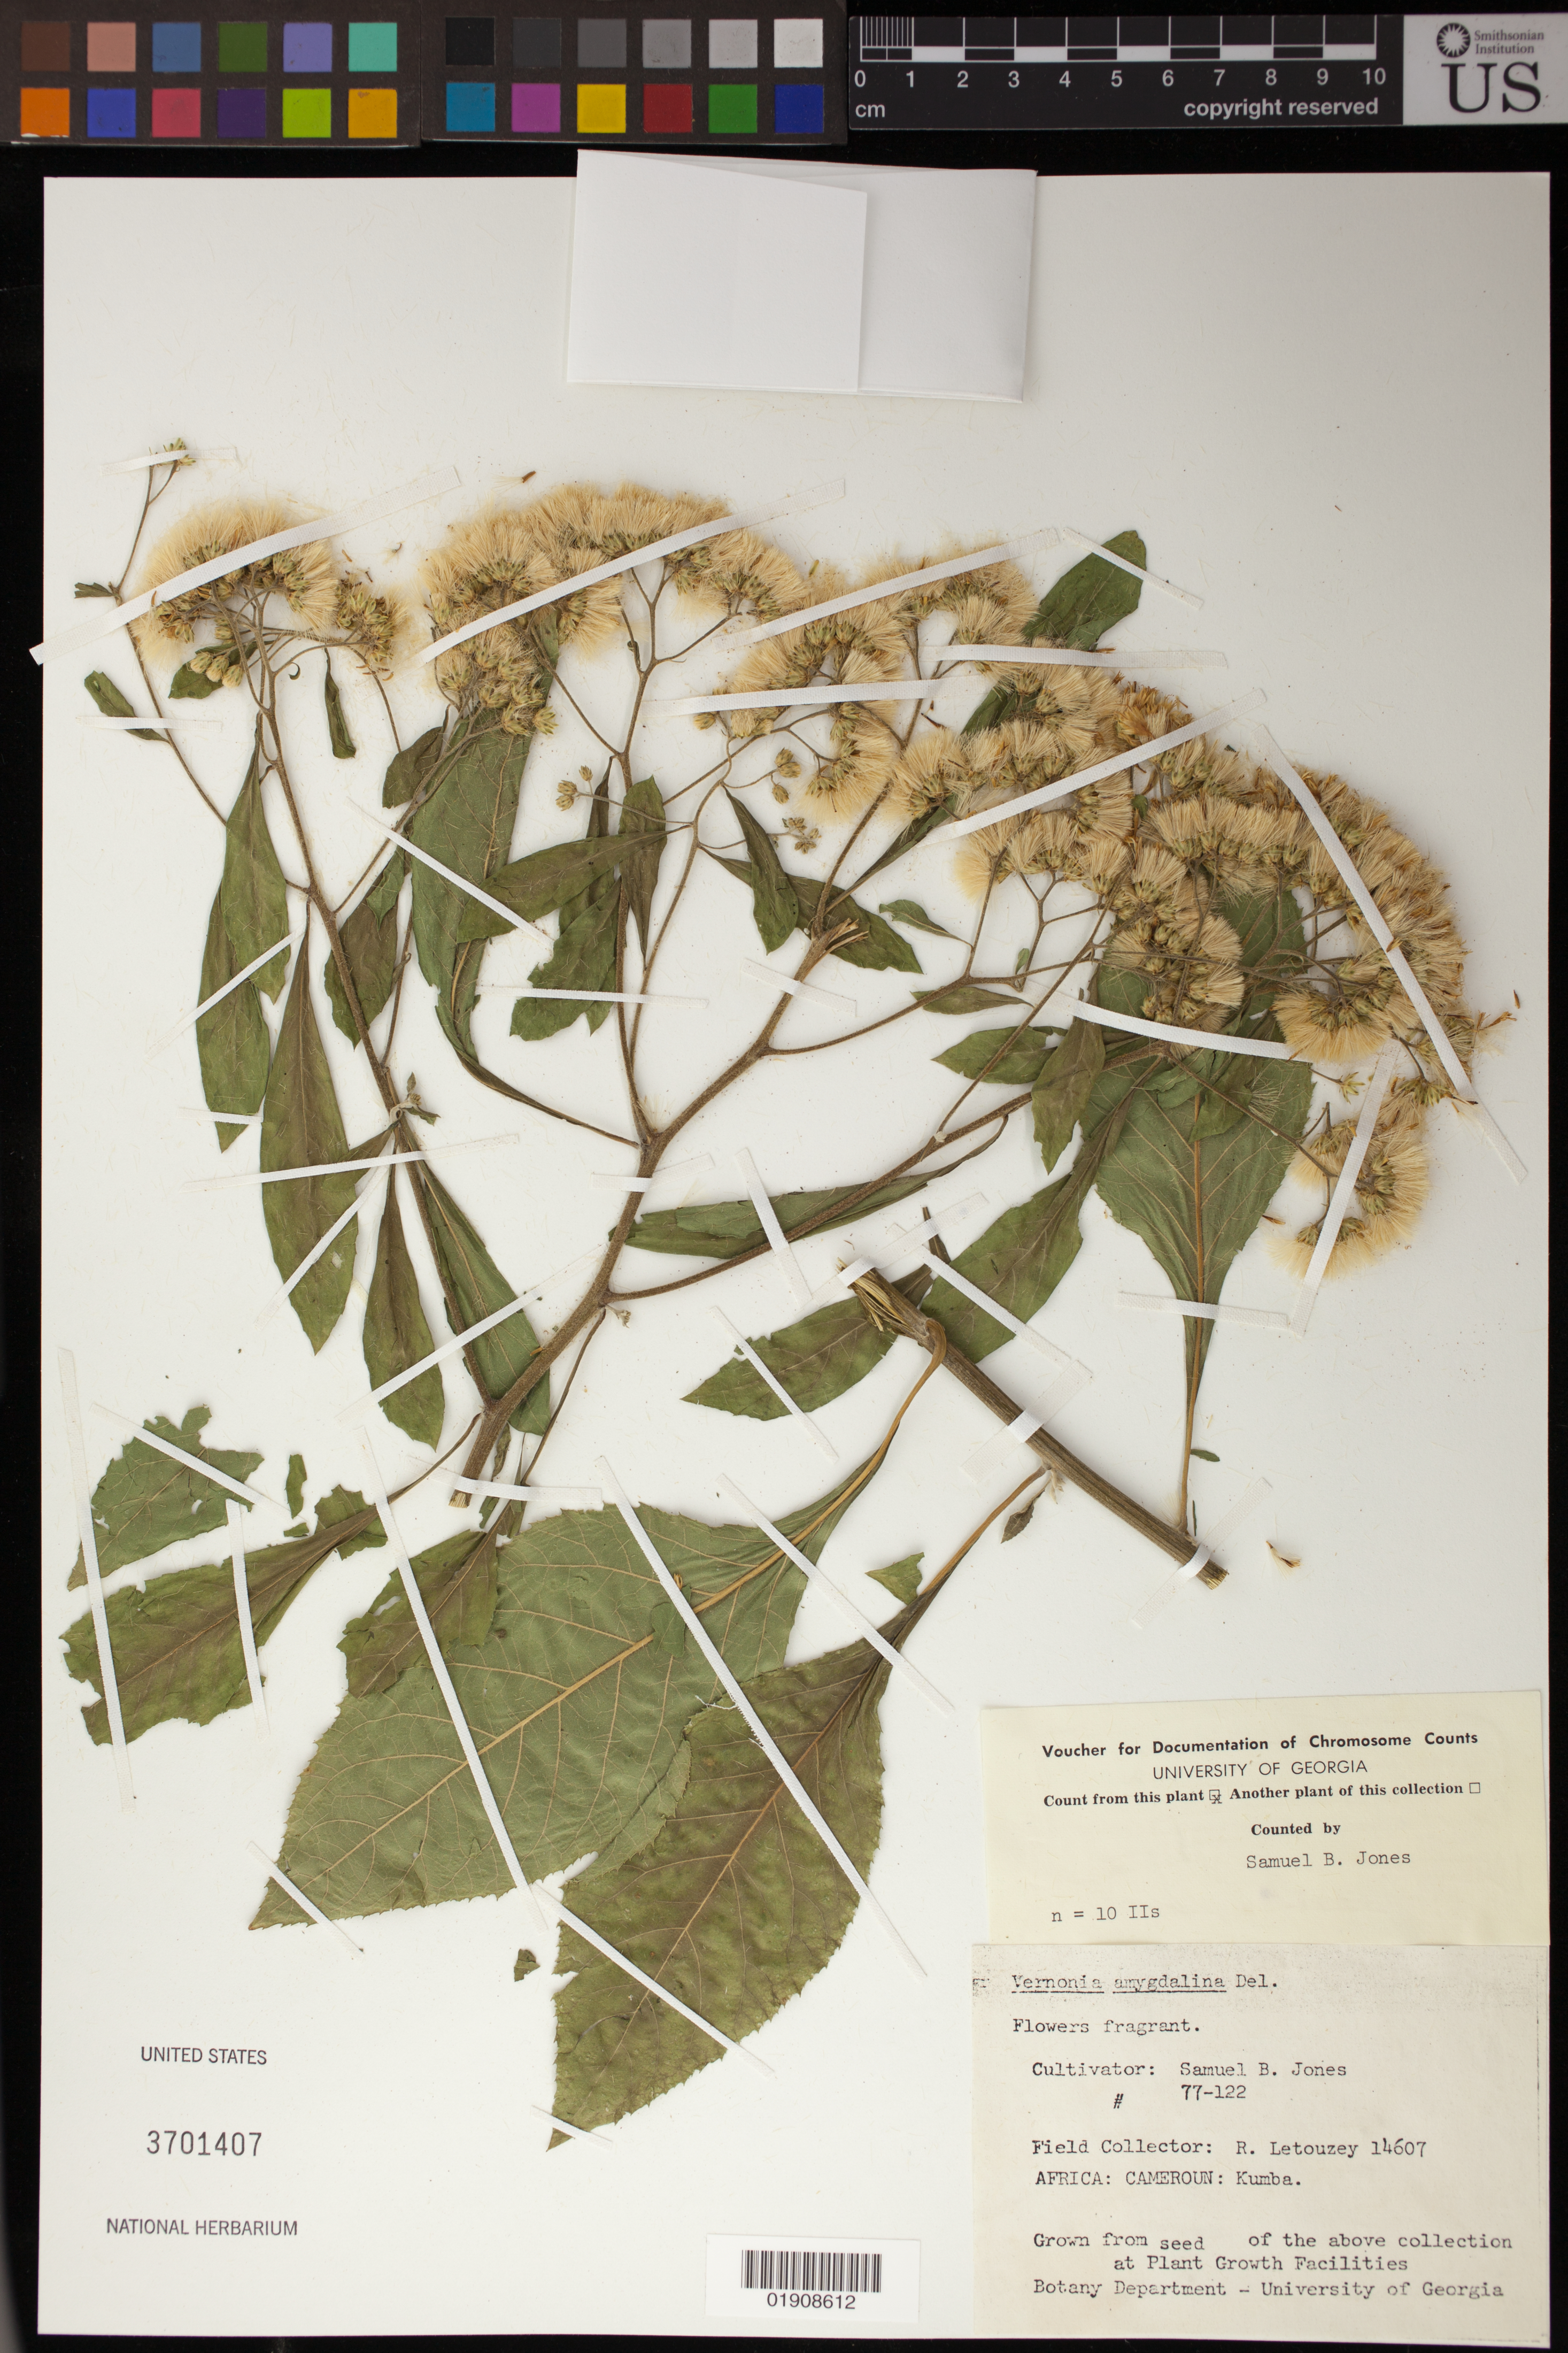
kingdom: Plantae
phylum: Tracheophyta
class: Magnoliopsida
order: Asterales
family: Asteraceae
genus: Vernonia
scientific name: Vernonia amygdalina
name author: Delile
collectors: R. Letouzey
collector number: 14607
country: Cameroon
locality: Kumba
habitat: Grown from seed at Plant Growth Facilities, Botany Dept., Univ. of Georgia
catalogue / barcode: US 3701407